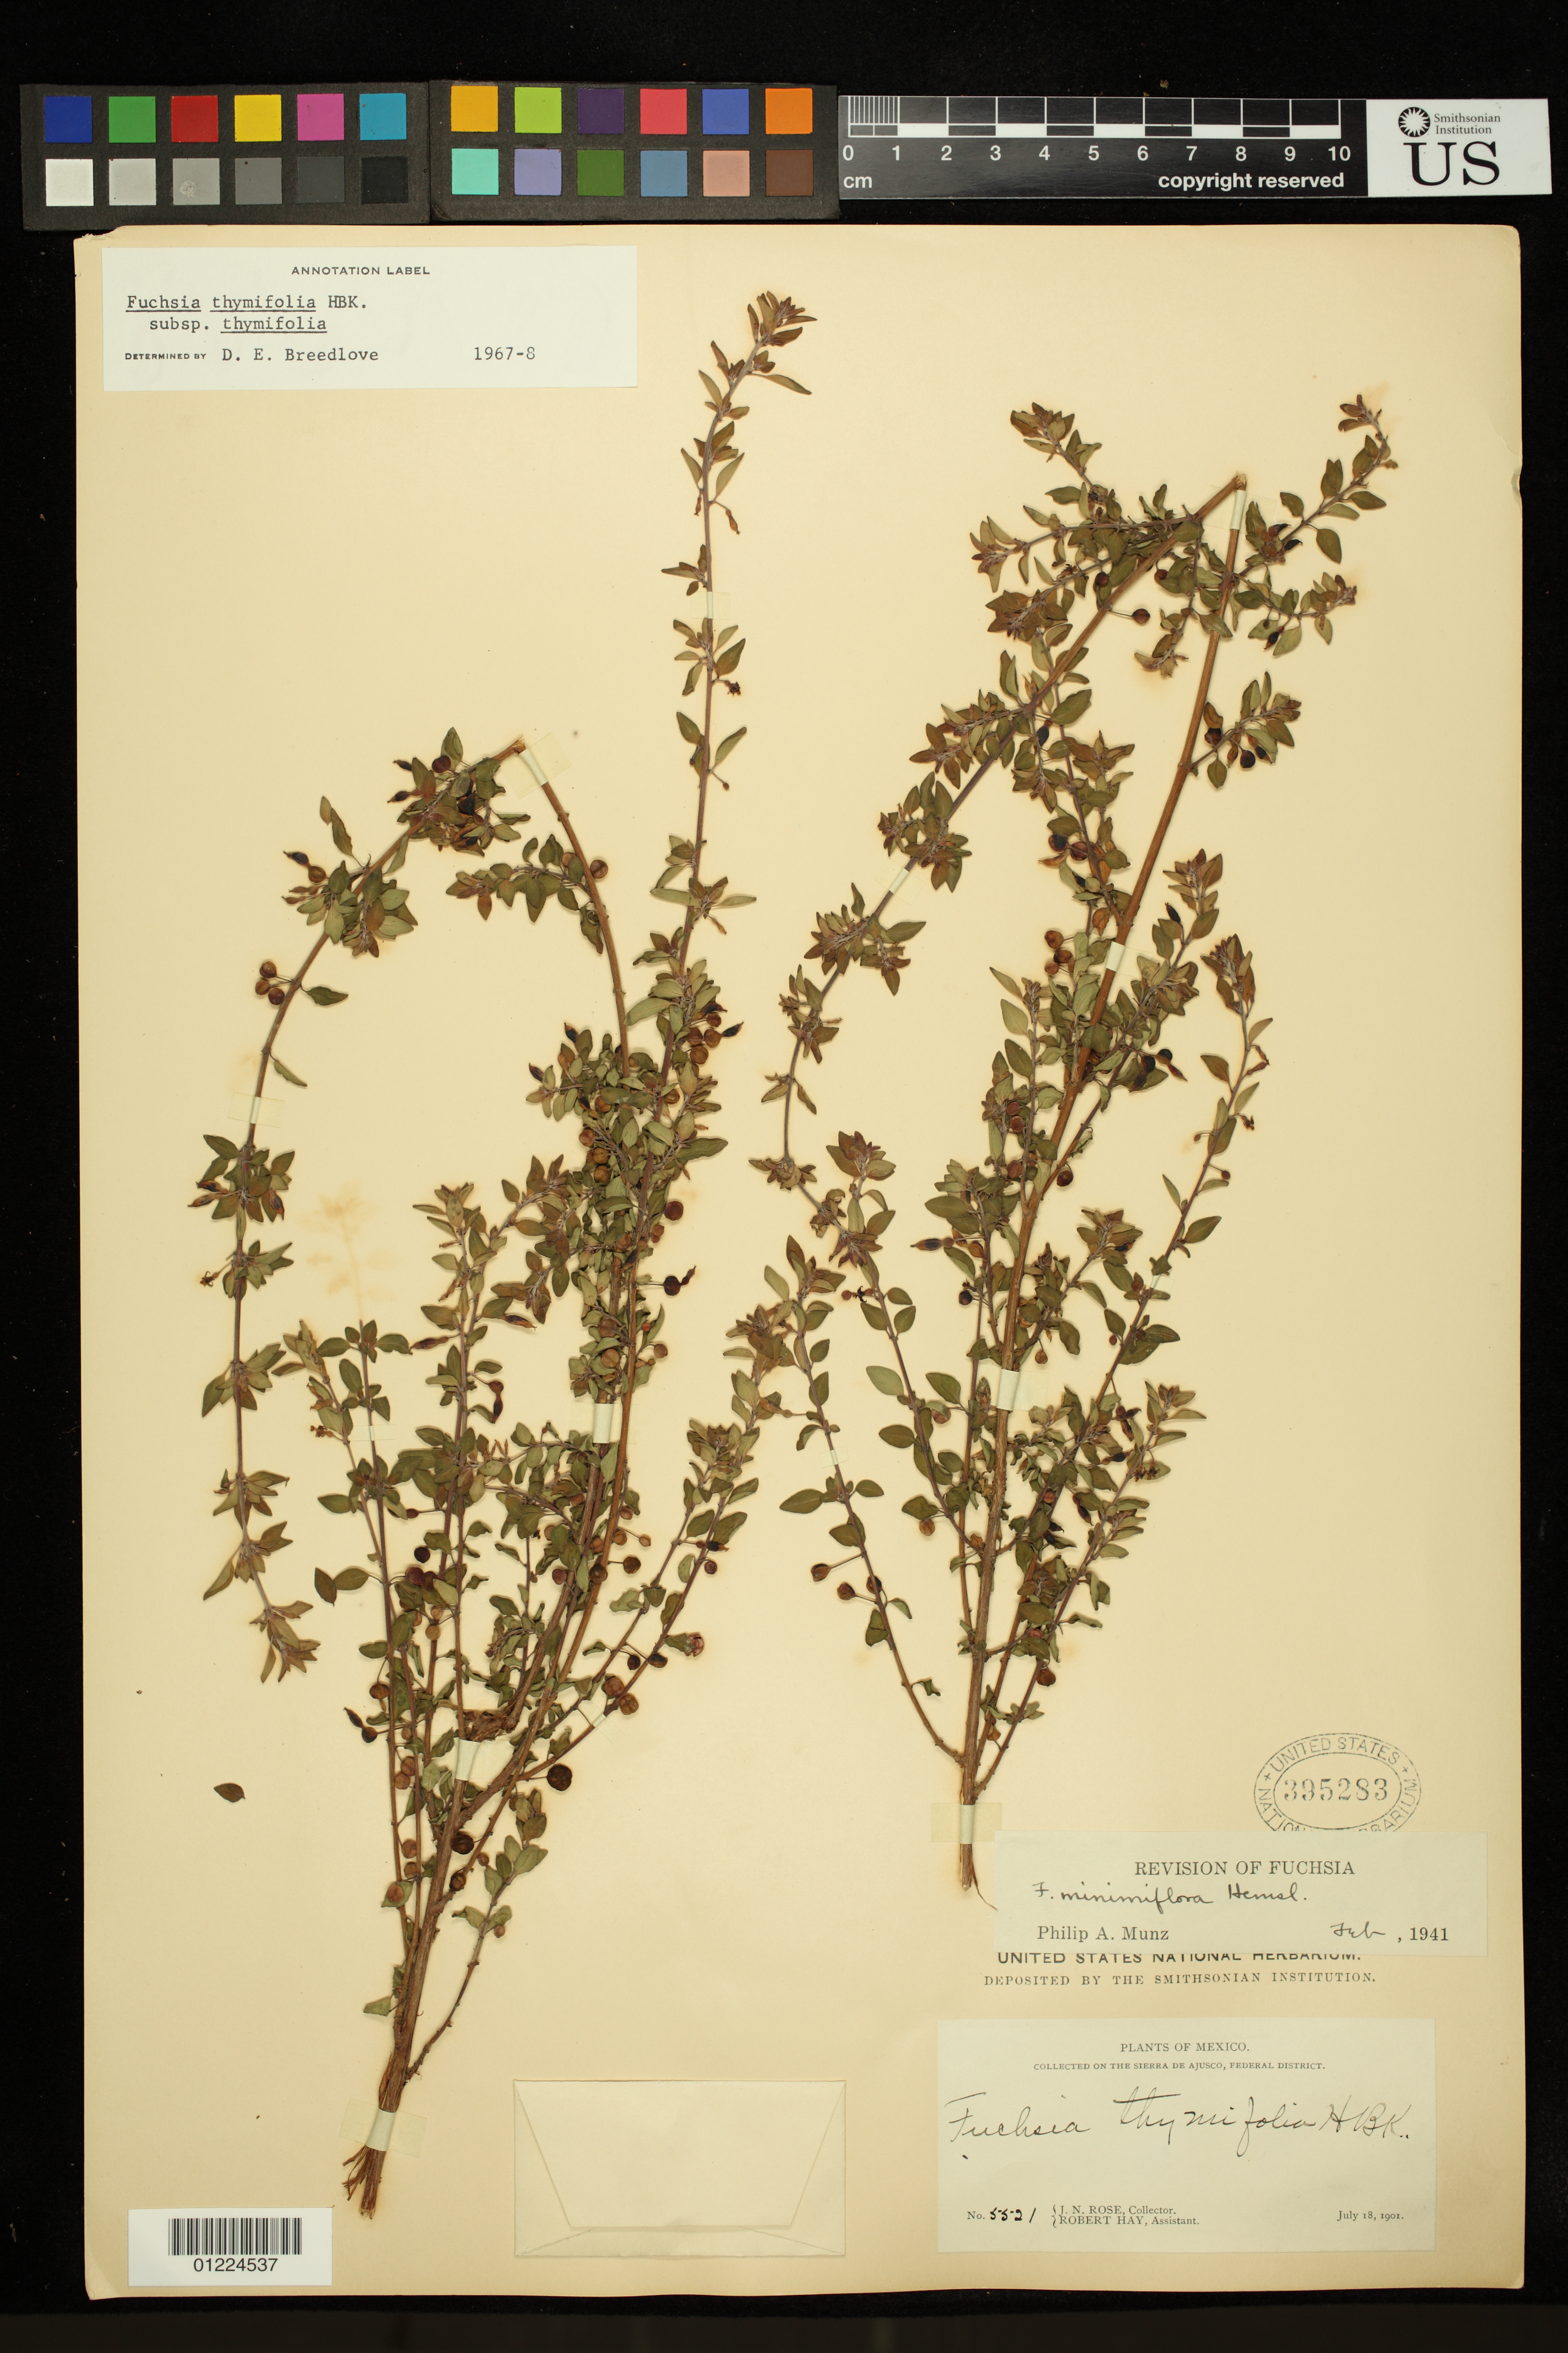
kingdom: Plantae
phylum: Tracheophyta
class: Magnoliopsida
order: Myrtales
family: Onagraceae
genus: Fuchsia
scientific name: Fuchsia thymifolia subsp. thymifolia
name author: Kunth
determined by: Breedlove, D. E.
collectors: J. N. Rose & R. H. Hay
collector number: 5521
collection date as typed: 18 Jul 1901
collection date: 1901-07-18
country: Mexico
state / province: Distrito Federal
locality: Sierra de Ajusco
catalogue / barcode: US 395283